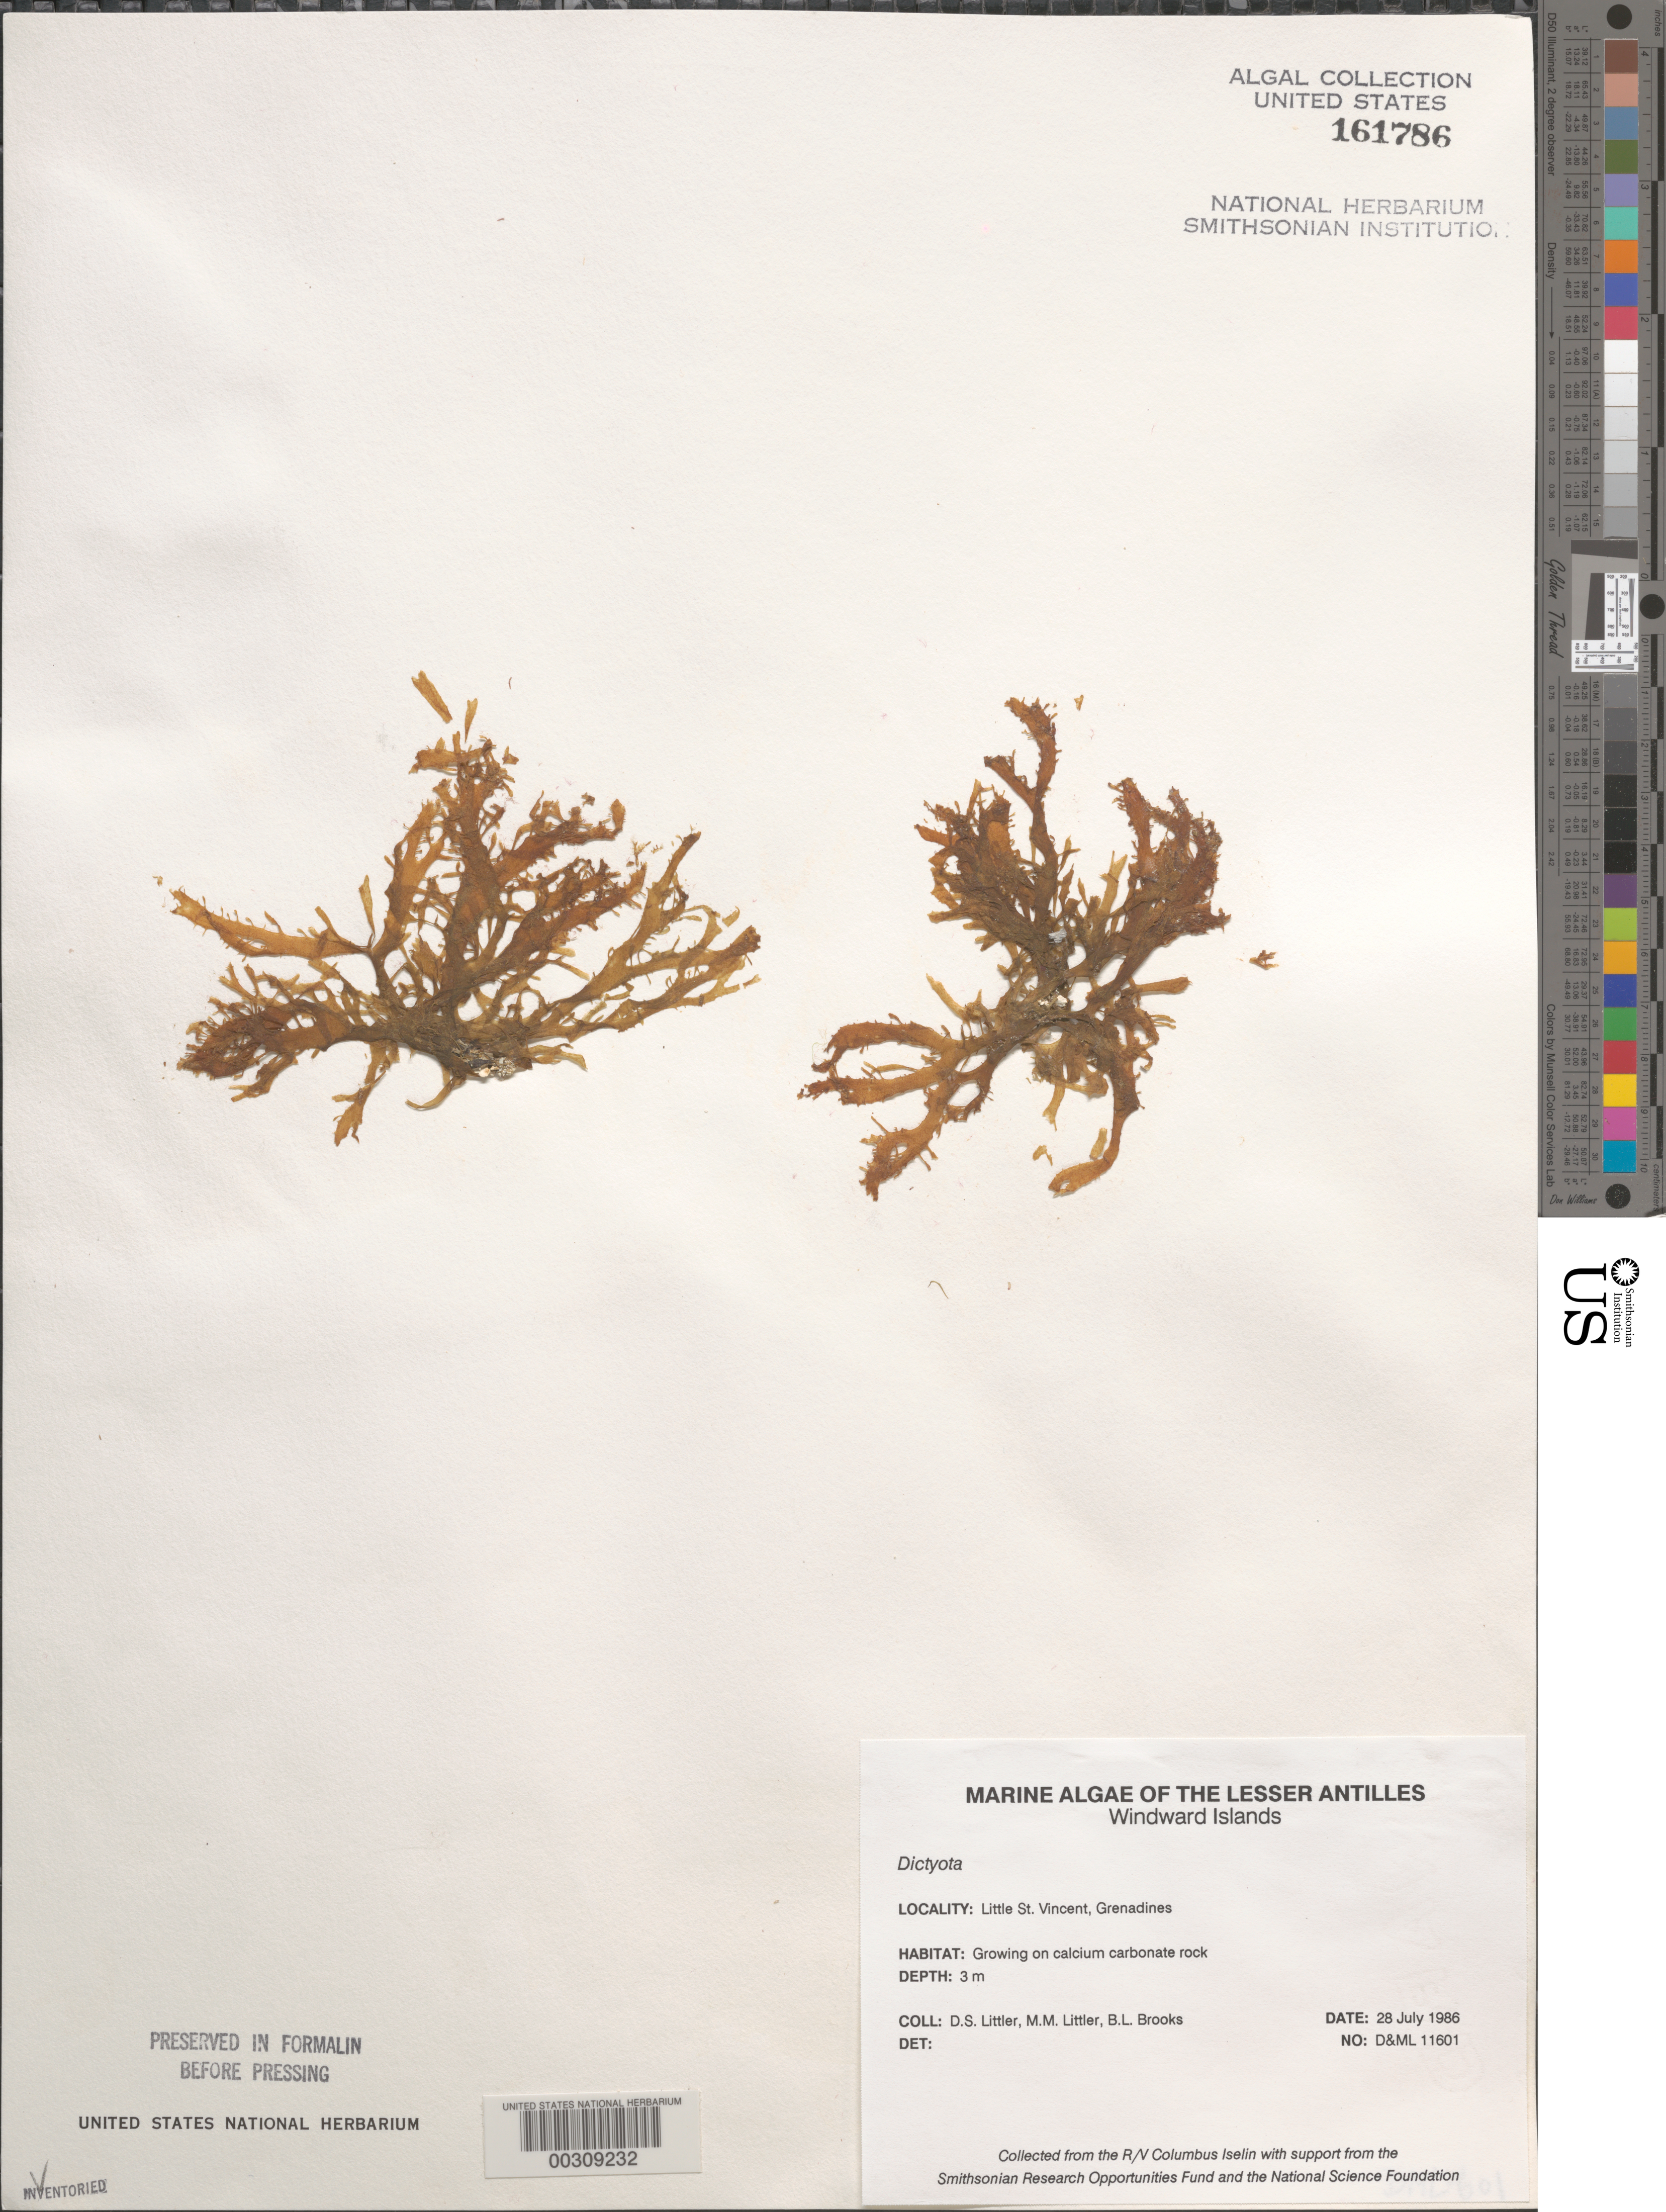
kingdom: Chromista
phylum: Ochrophyta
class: Phaeophyceae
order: Dictyotales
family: Dictyotaceae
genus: Dictyota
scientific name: Dictyota sp.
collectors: D. S. Littler, M. M. Littler & B. Brooks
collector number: D&ML 11601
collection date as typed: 28 Jul 1986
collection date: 1986-07-28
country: St. Vincent - Grenadines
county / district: Grenadines Parish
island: Little Saint Vincent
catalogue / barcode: US 161786